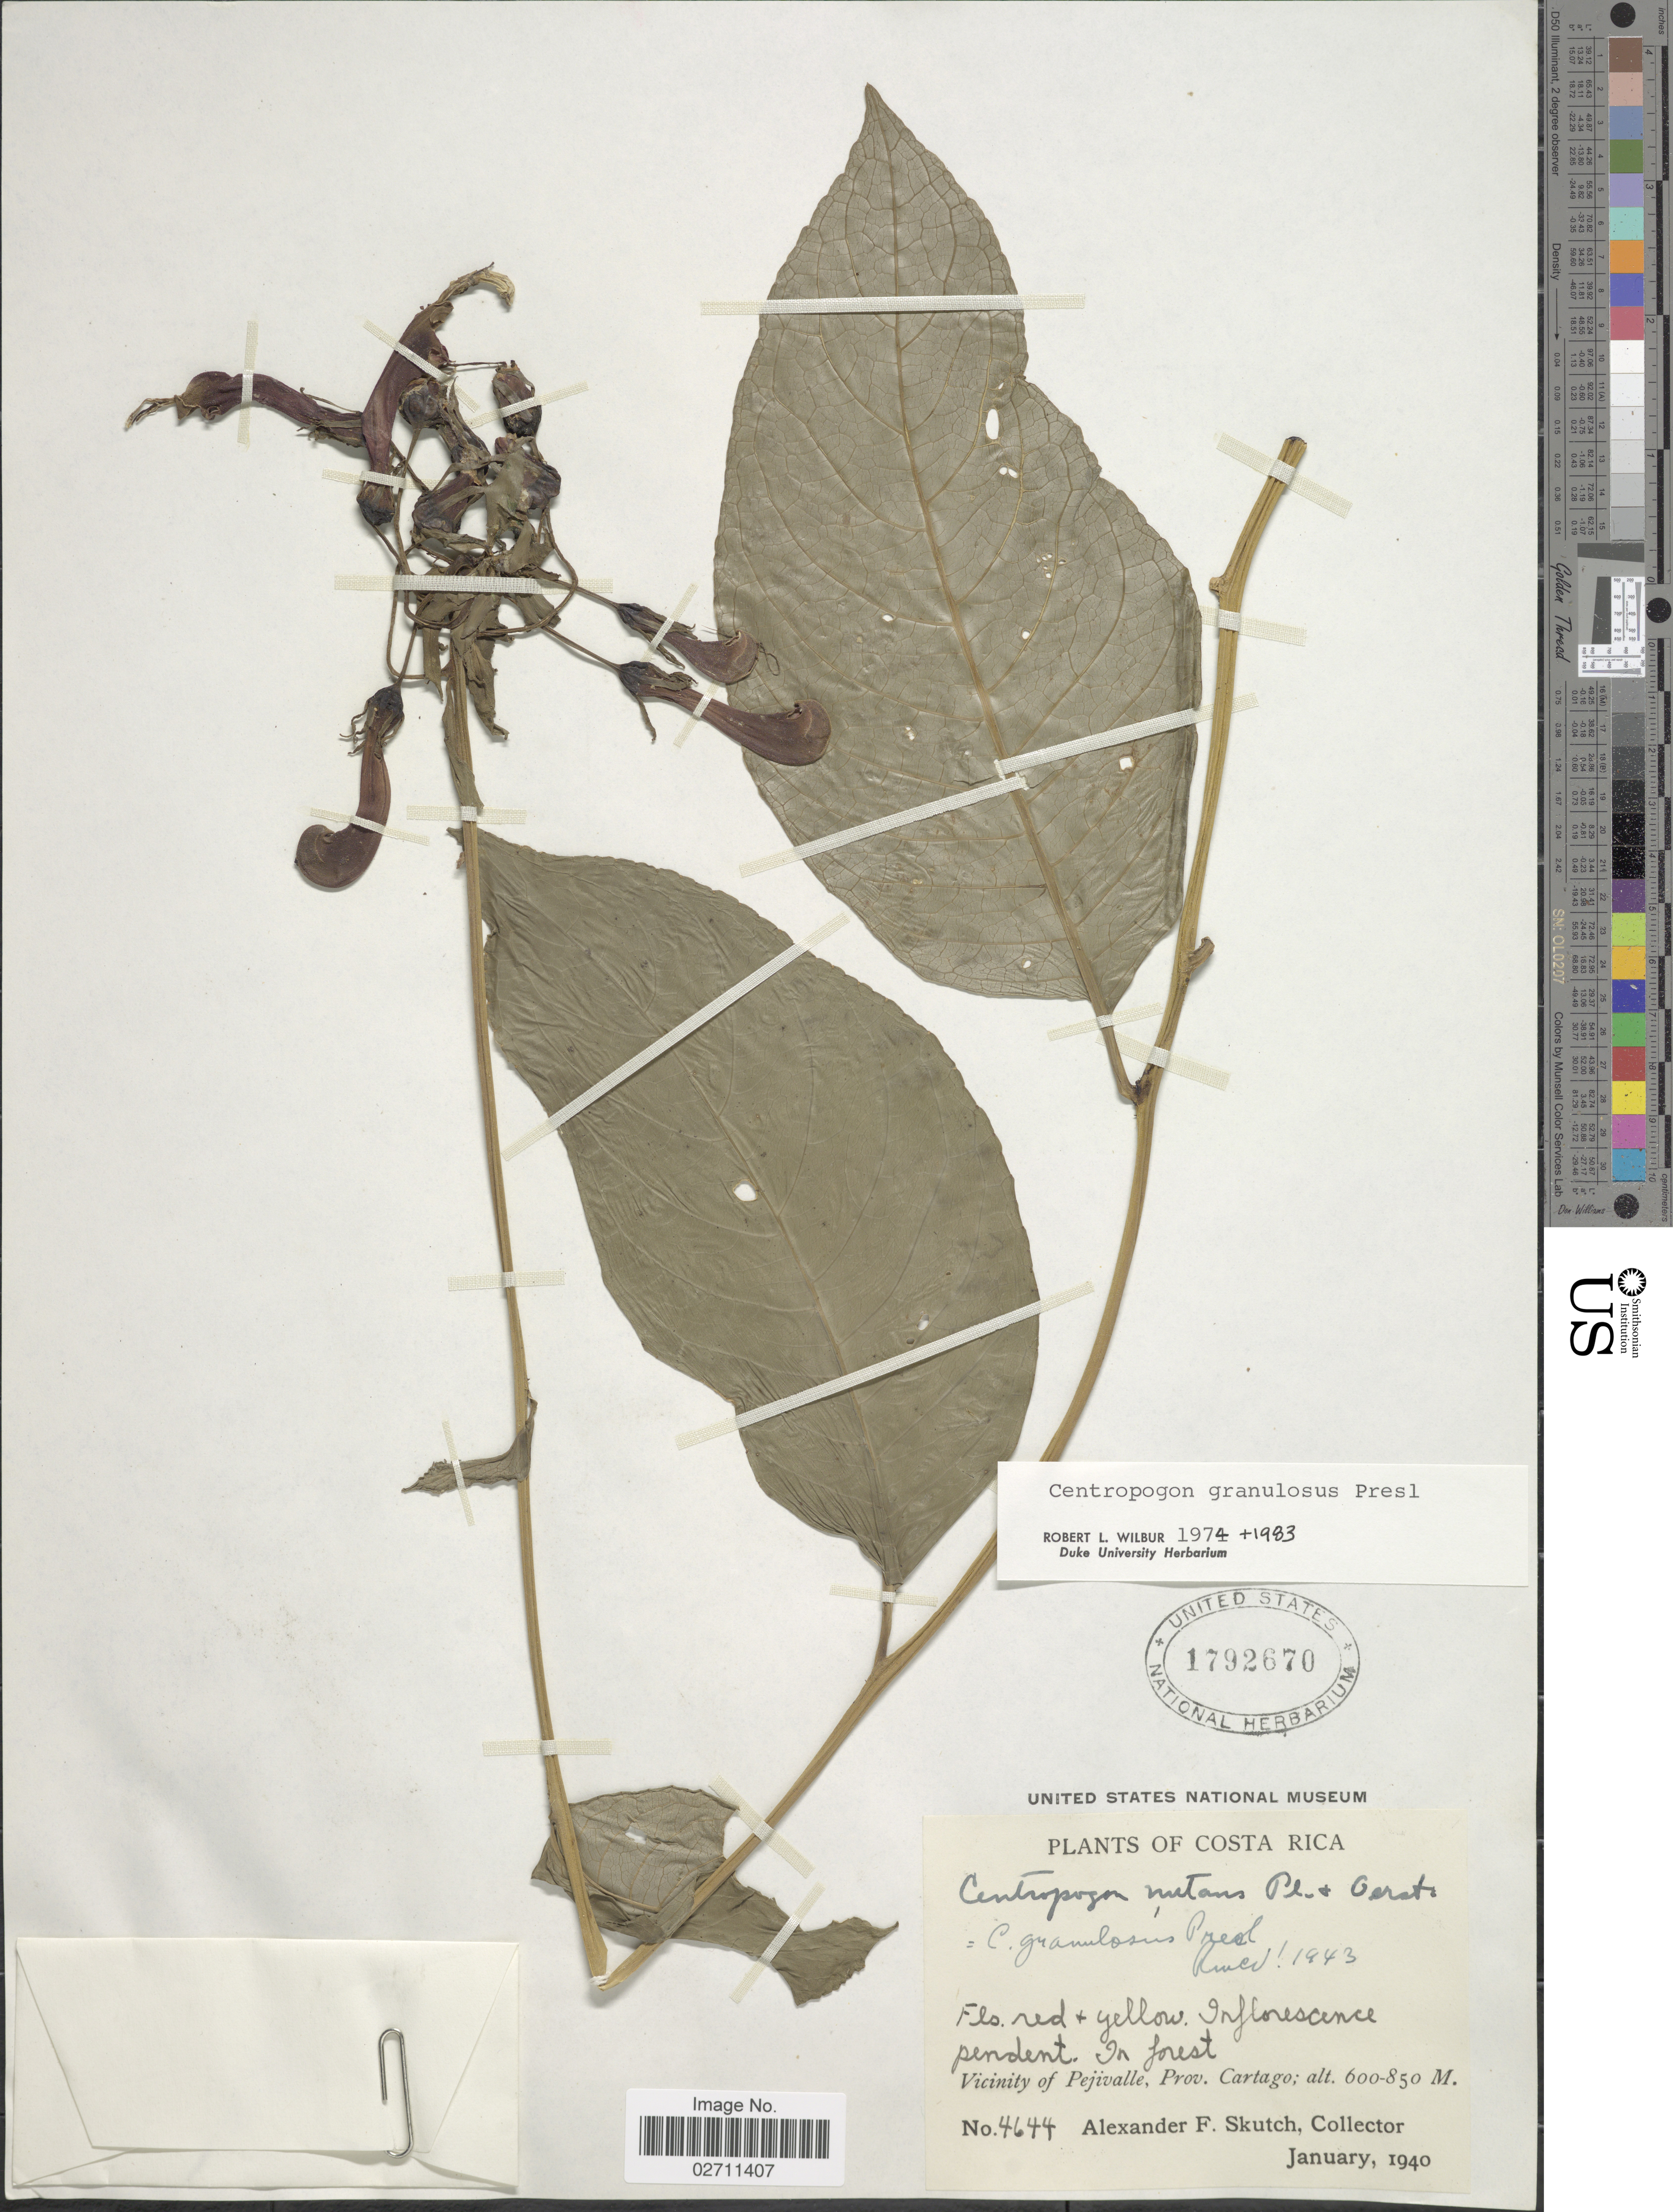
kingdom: Plantae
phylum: Tracheophyta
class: Magnoliopsida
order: Asterales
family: Campanulaceae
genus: Centropogon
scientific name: Centropogon granulosus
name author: C. Presl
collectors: A. F. Skutch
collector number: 4644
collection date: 1940-01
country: Costa Rica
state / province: Cartago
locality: Vicinity of Pejivalle.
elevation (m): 600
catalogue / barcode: US 1792670